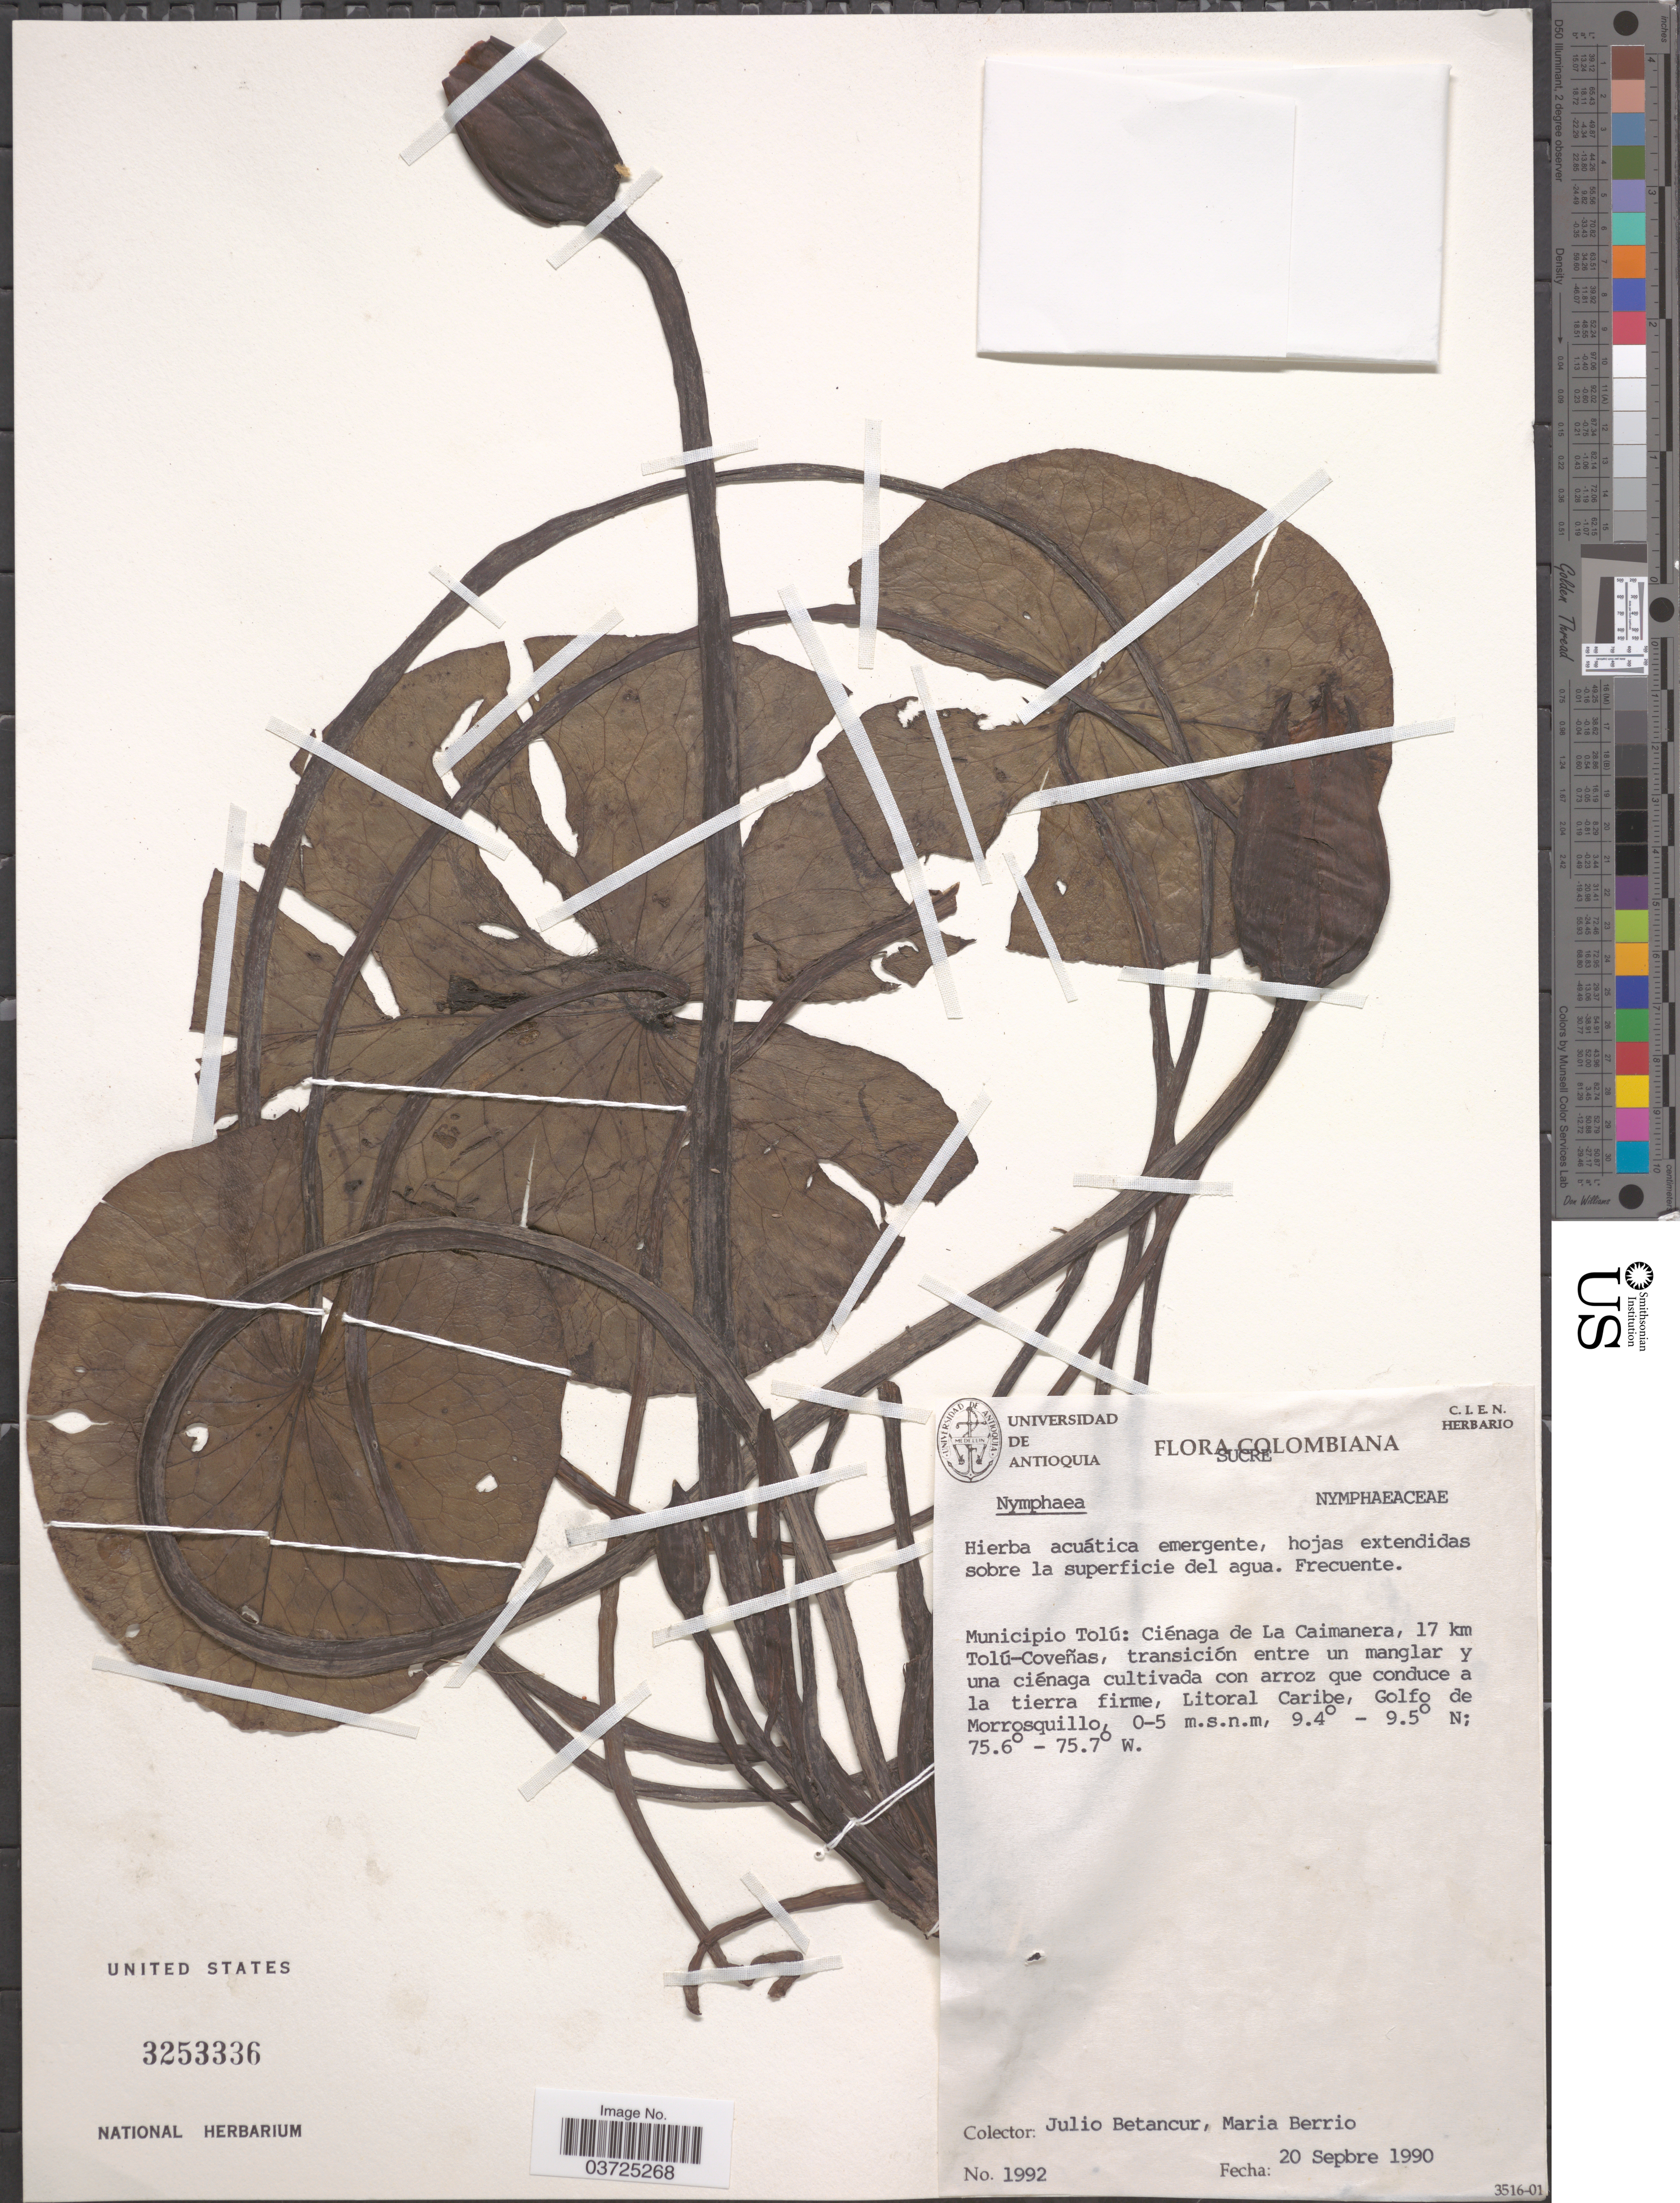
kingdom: Plantae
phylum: Tracheophyta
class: Magnoliopsida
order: Nymphaeales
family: Nymphaeaceae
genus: Nymphaea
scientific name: Nymphaea sp.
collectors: J. Betancur & M. Berrio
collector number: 1992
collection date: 1990-09-20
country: Colombia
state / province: Sucre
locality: Municipio Tolú: Ciénaga de La Caimanera, 17 km Tolú-Coveñas, transición entre un manglar y una ciénaga cultivada con arroz que conduce a la tierra firme, Litoral Caribe, Golfo de Morrosquillo.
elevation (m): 0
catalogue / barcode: US 3253336